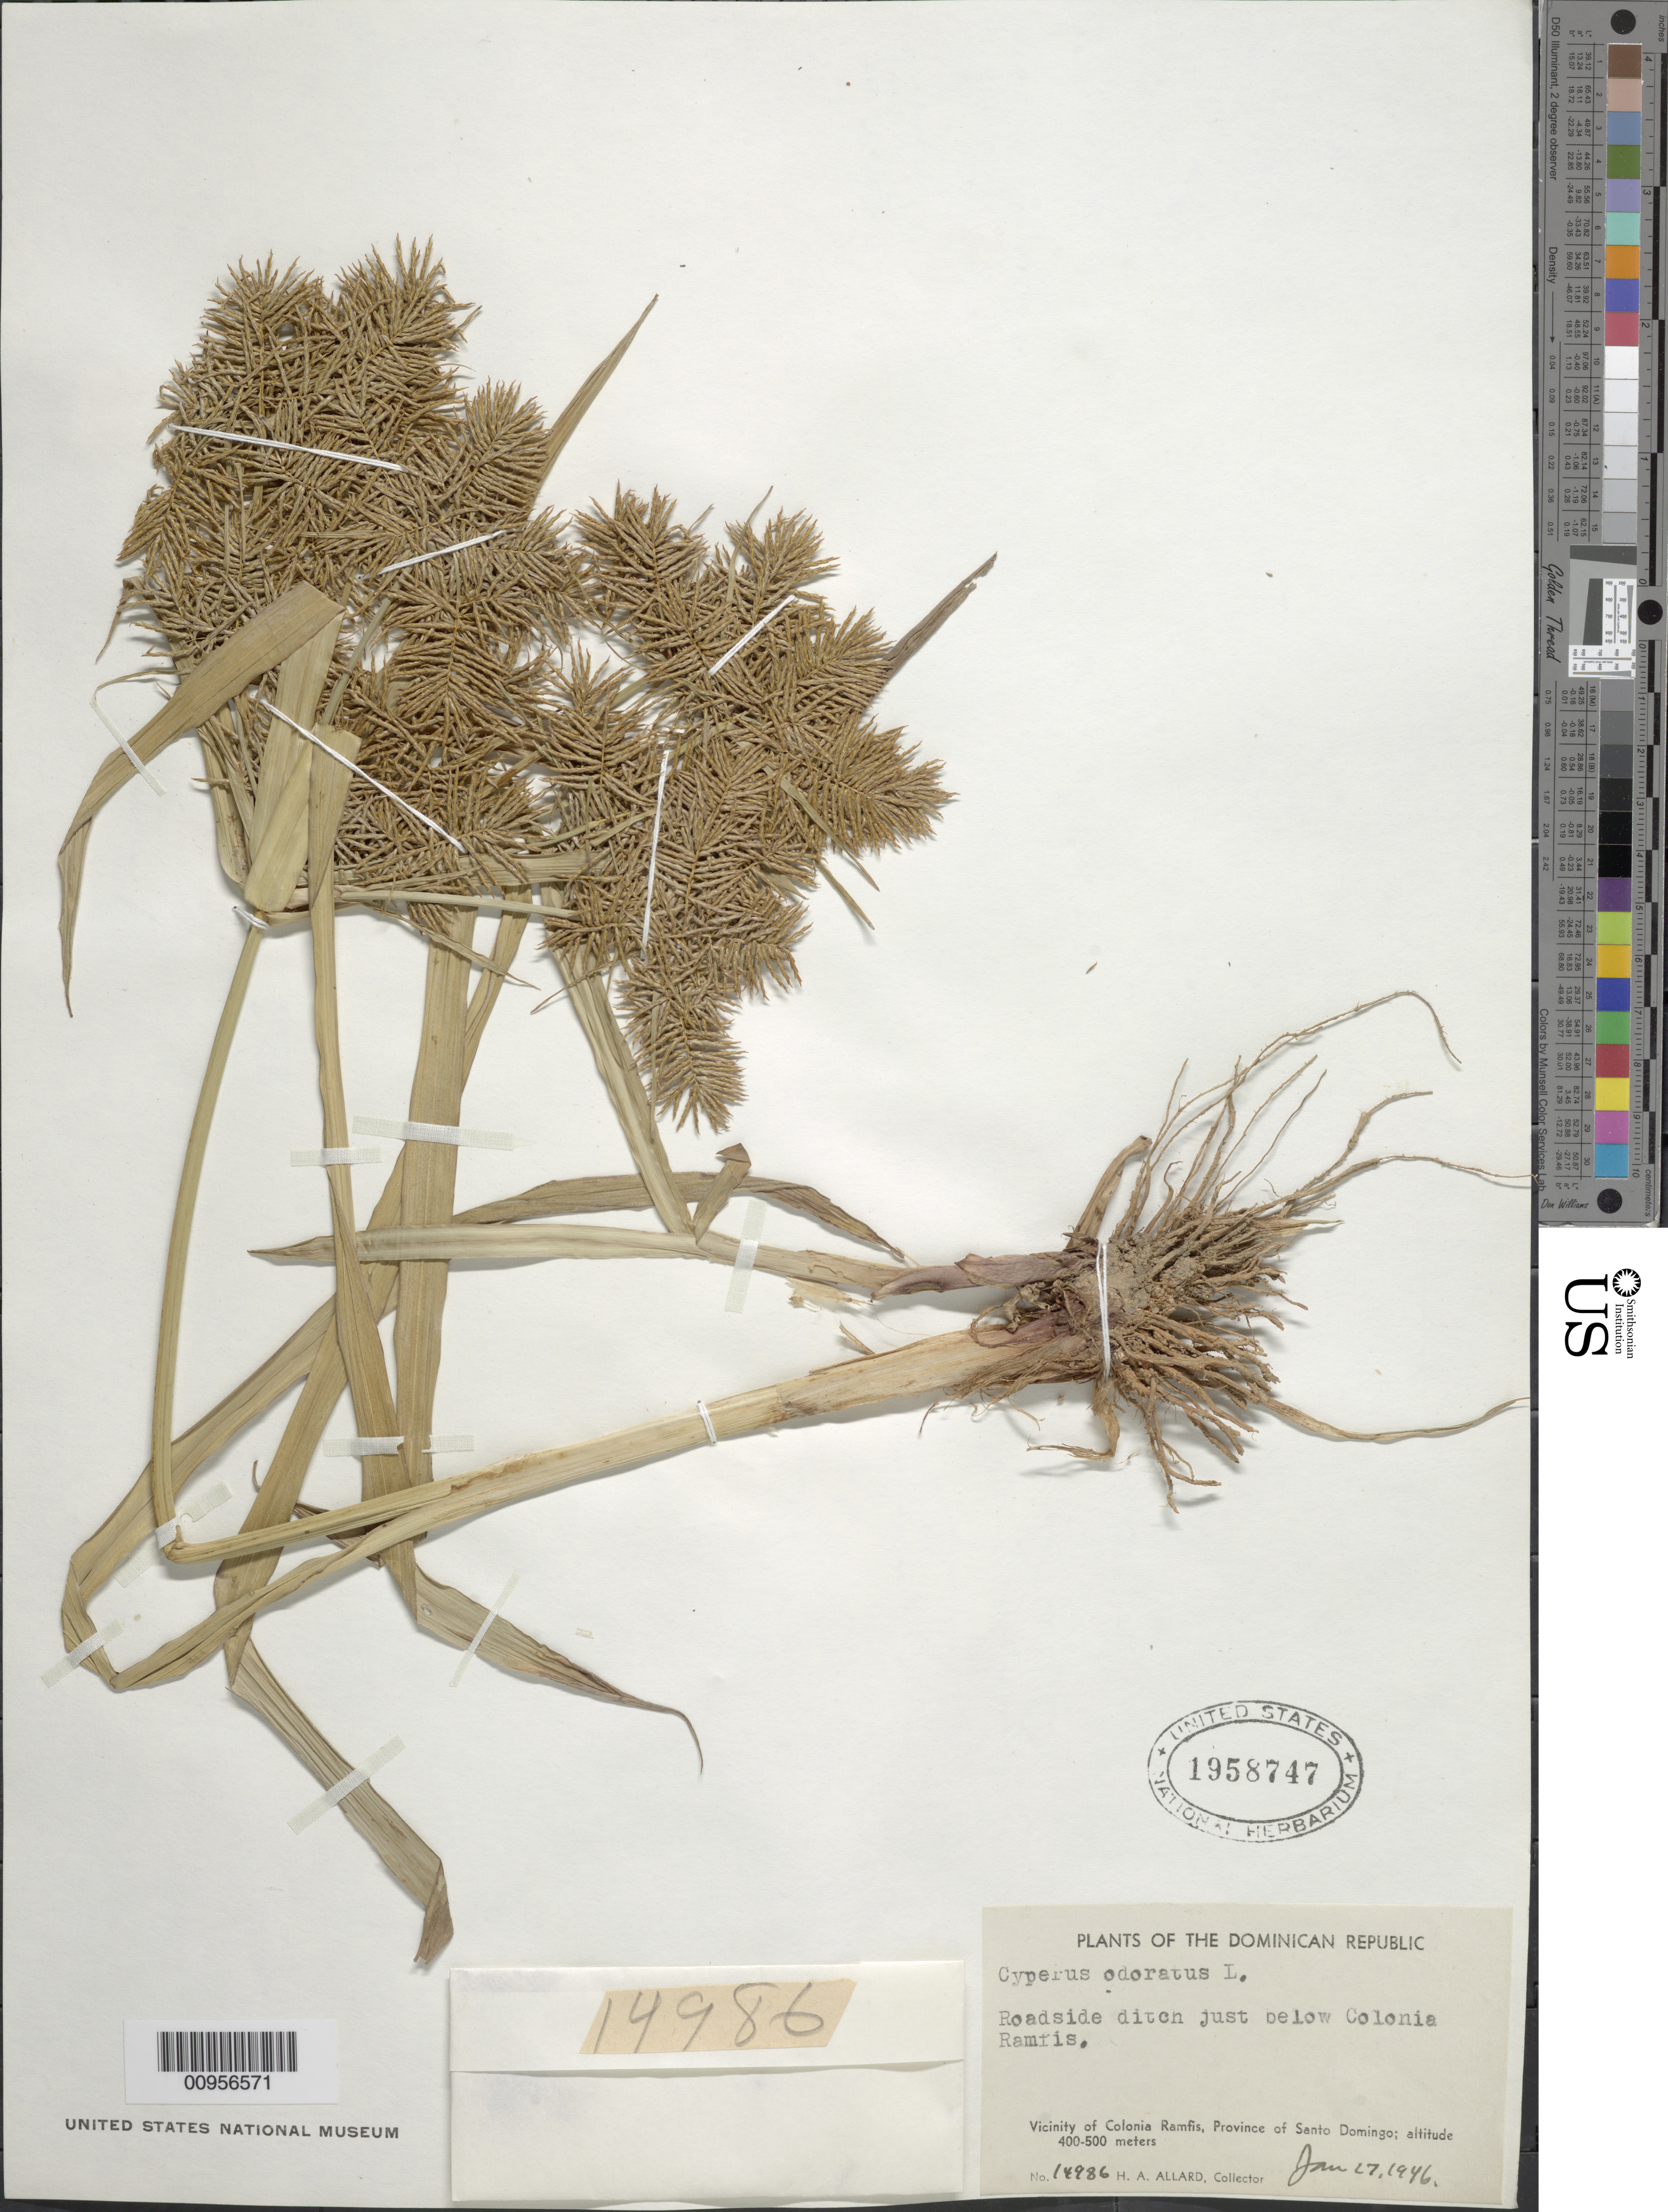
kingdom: Plantae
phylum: Tracheophyta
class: Liliopsida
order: Poales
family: Cyperaceae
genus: Cyperus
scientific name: Cyperus odoratus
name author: L.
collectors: H. A. Allard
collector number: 14986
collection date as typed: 17 Jan 1946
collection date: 1946-01-17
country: Dominican Republic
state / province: Santo Domingo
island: Hispaniola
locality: Vicinity of Colonia Ramfis, roadside ditch just below Colonia Ramfis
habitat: Roadside ditch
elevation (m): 400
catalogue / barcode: US 1958747